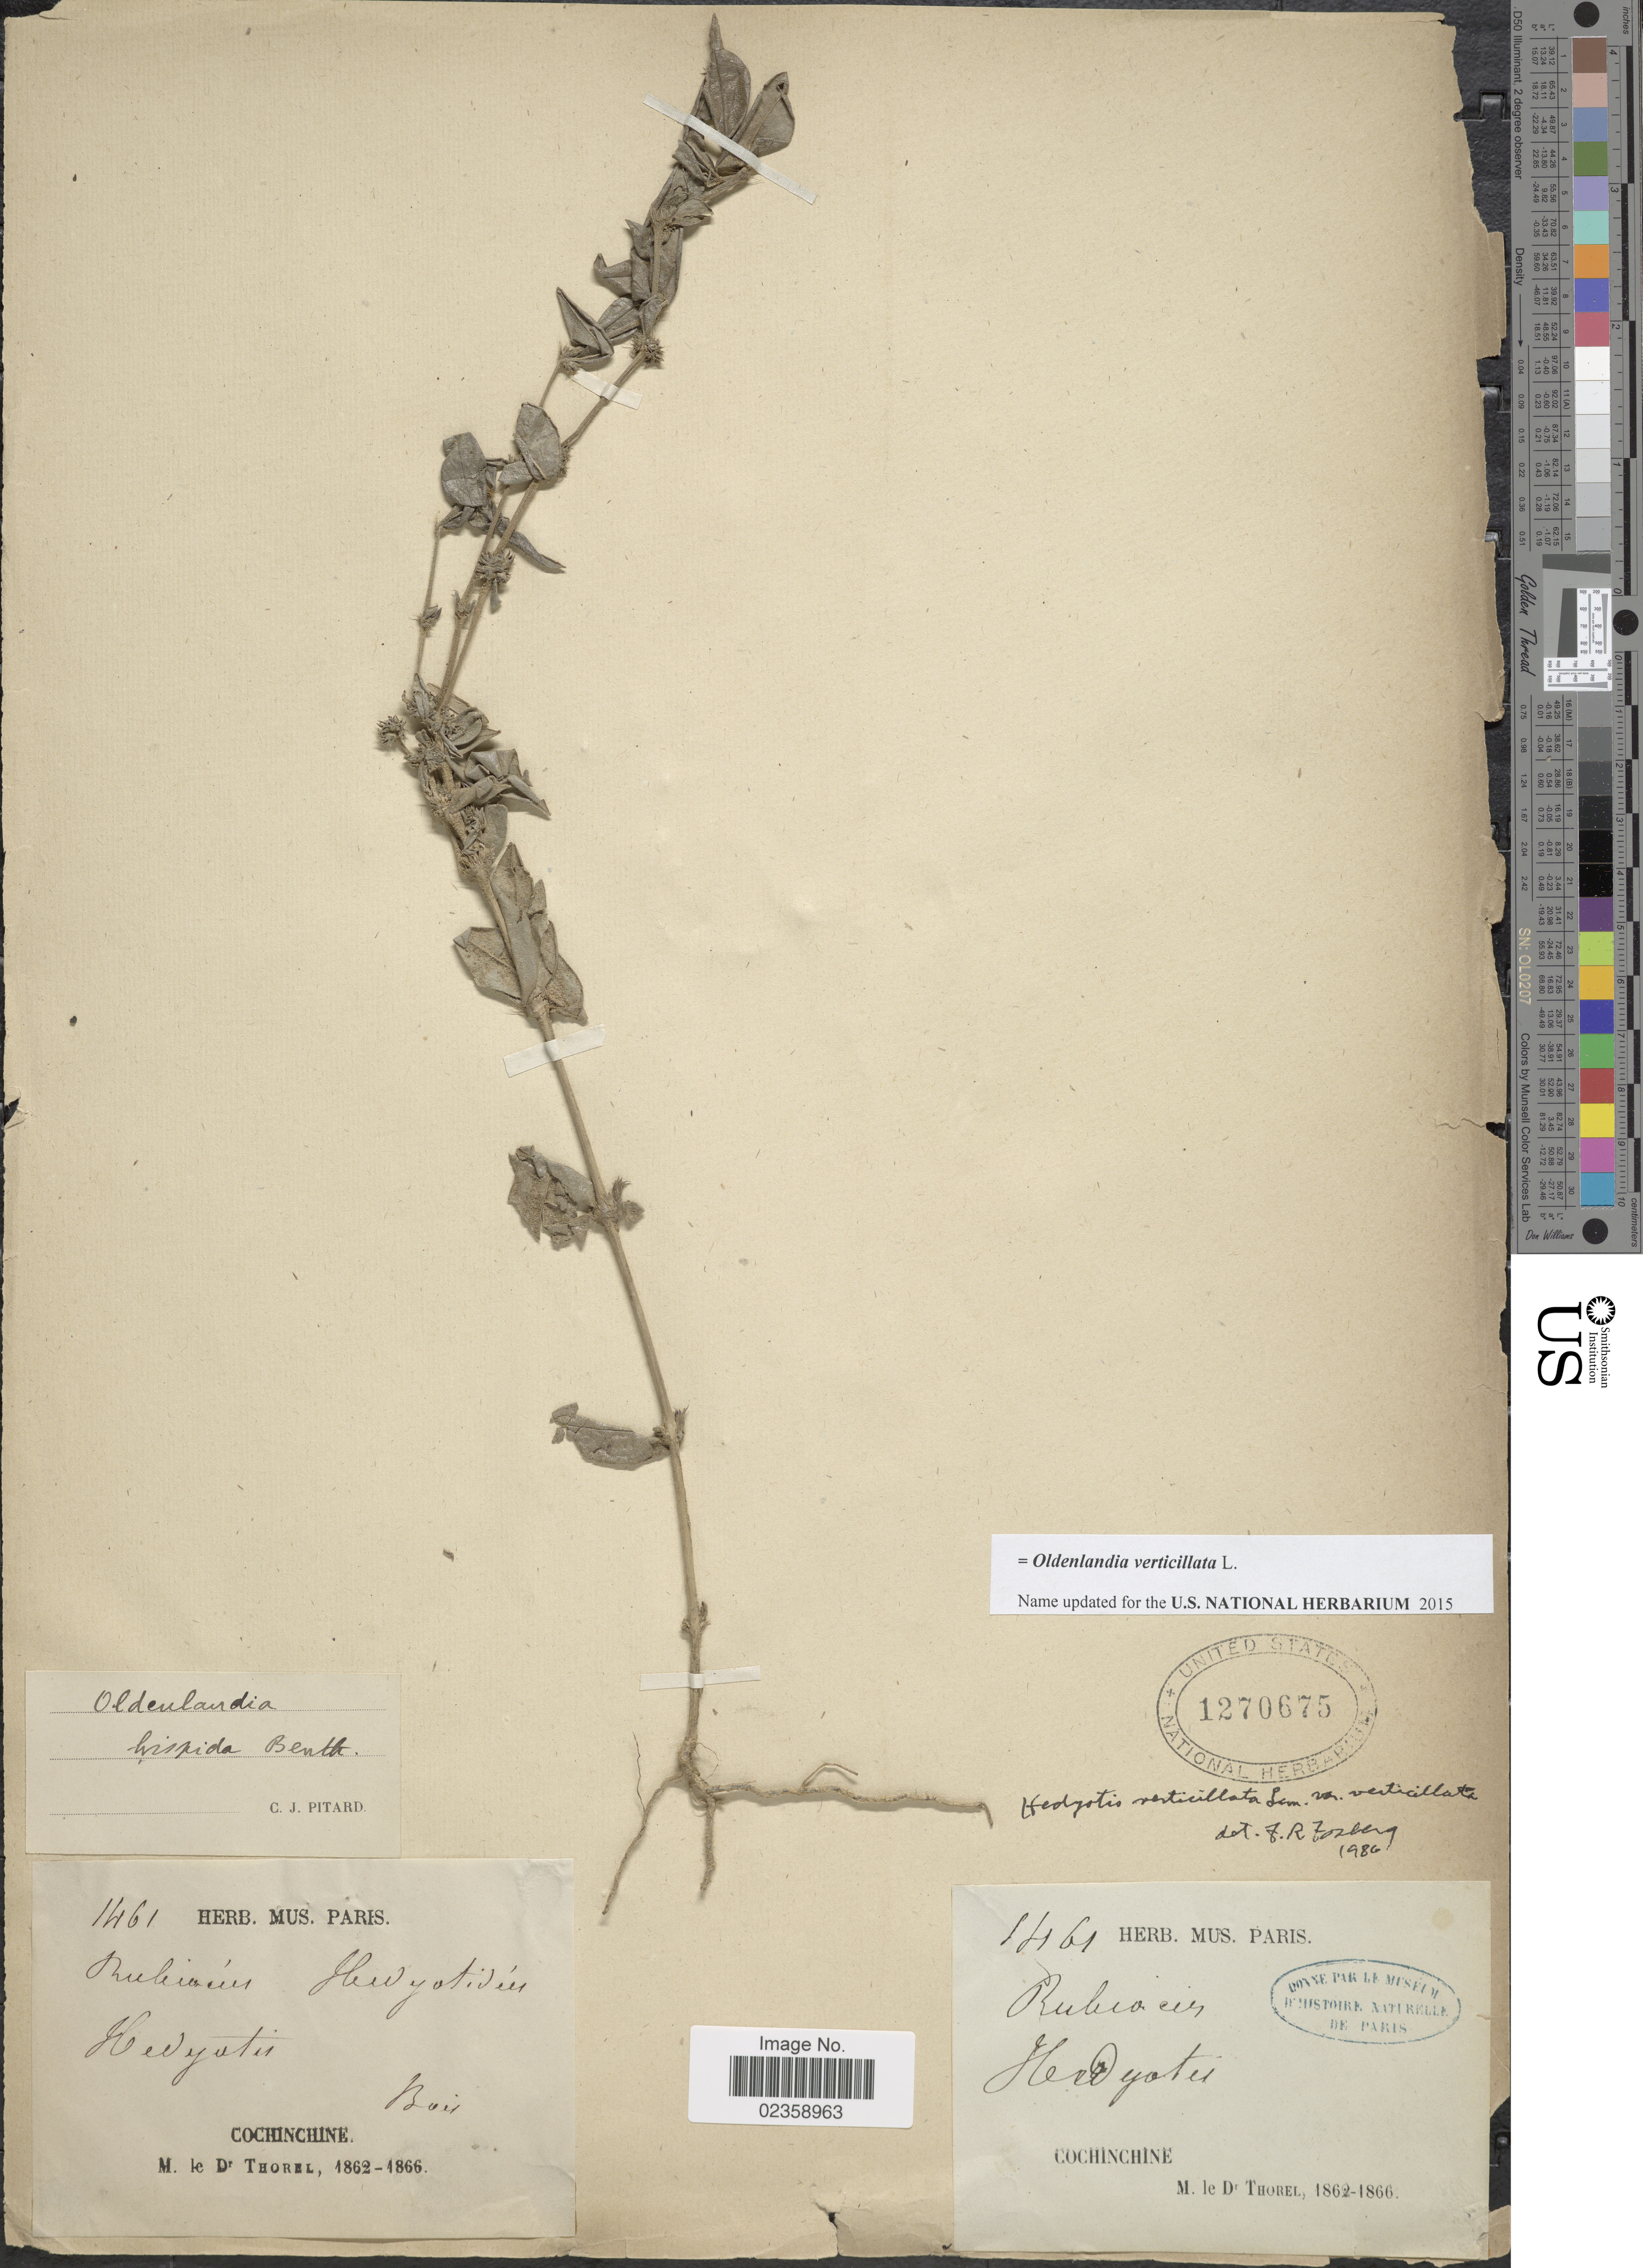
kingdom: Plantae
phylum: Tracheophyta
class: Magnoliopsida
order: Gentianales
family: Rubiaceae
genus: Oldenlandia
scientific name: Oldenlandia verticillata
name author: L.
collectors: M. de Thorel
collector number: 1461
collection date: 1862/1866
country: Vietnam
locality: Chochinchine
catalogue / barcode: US 1270675